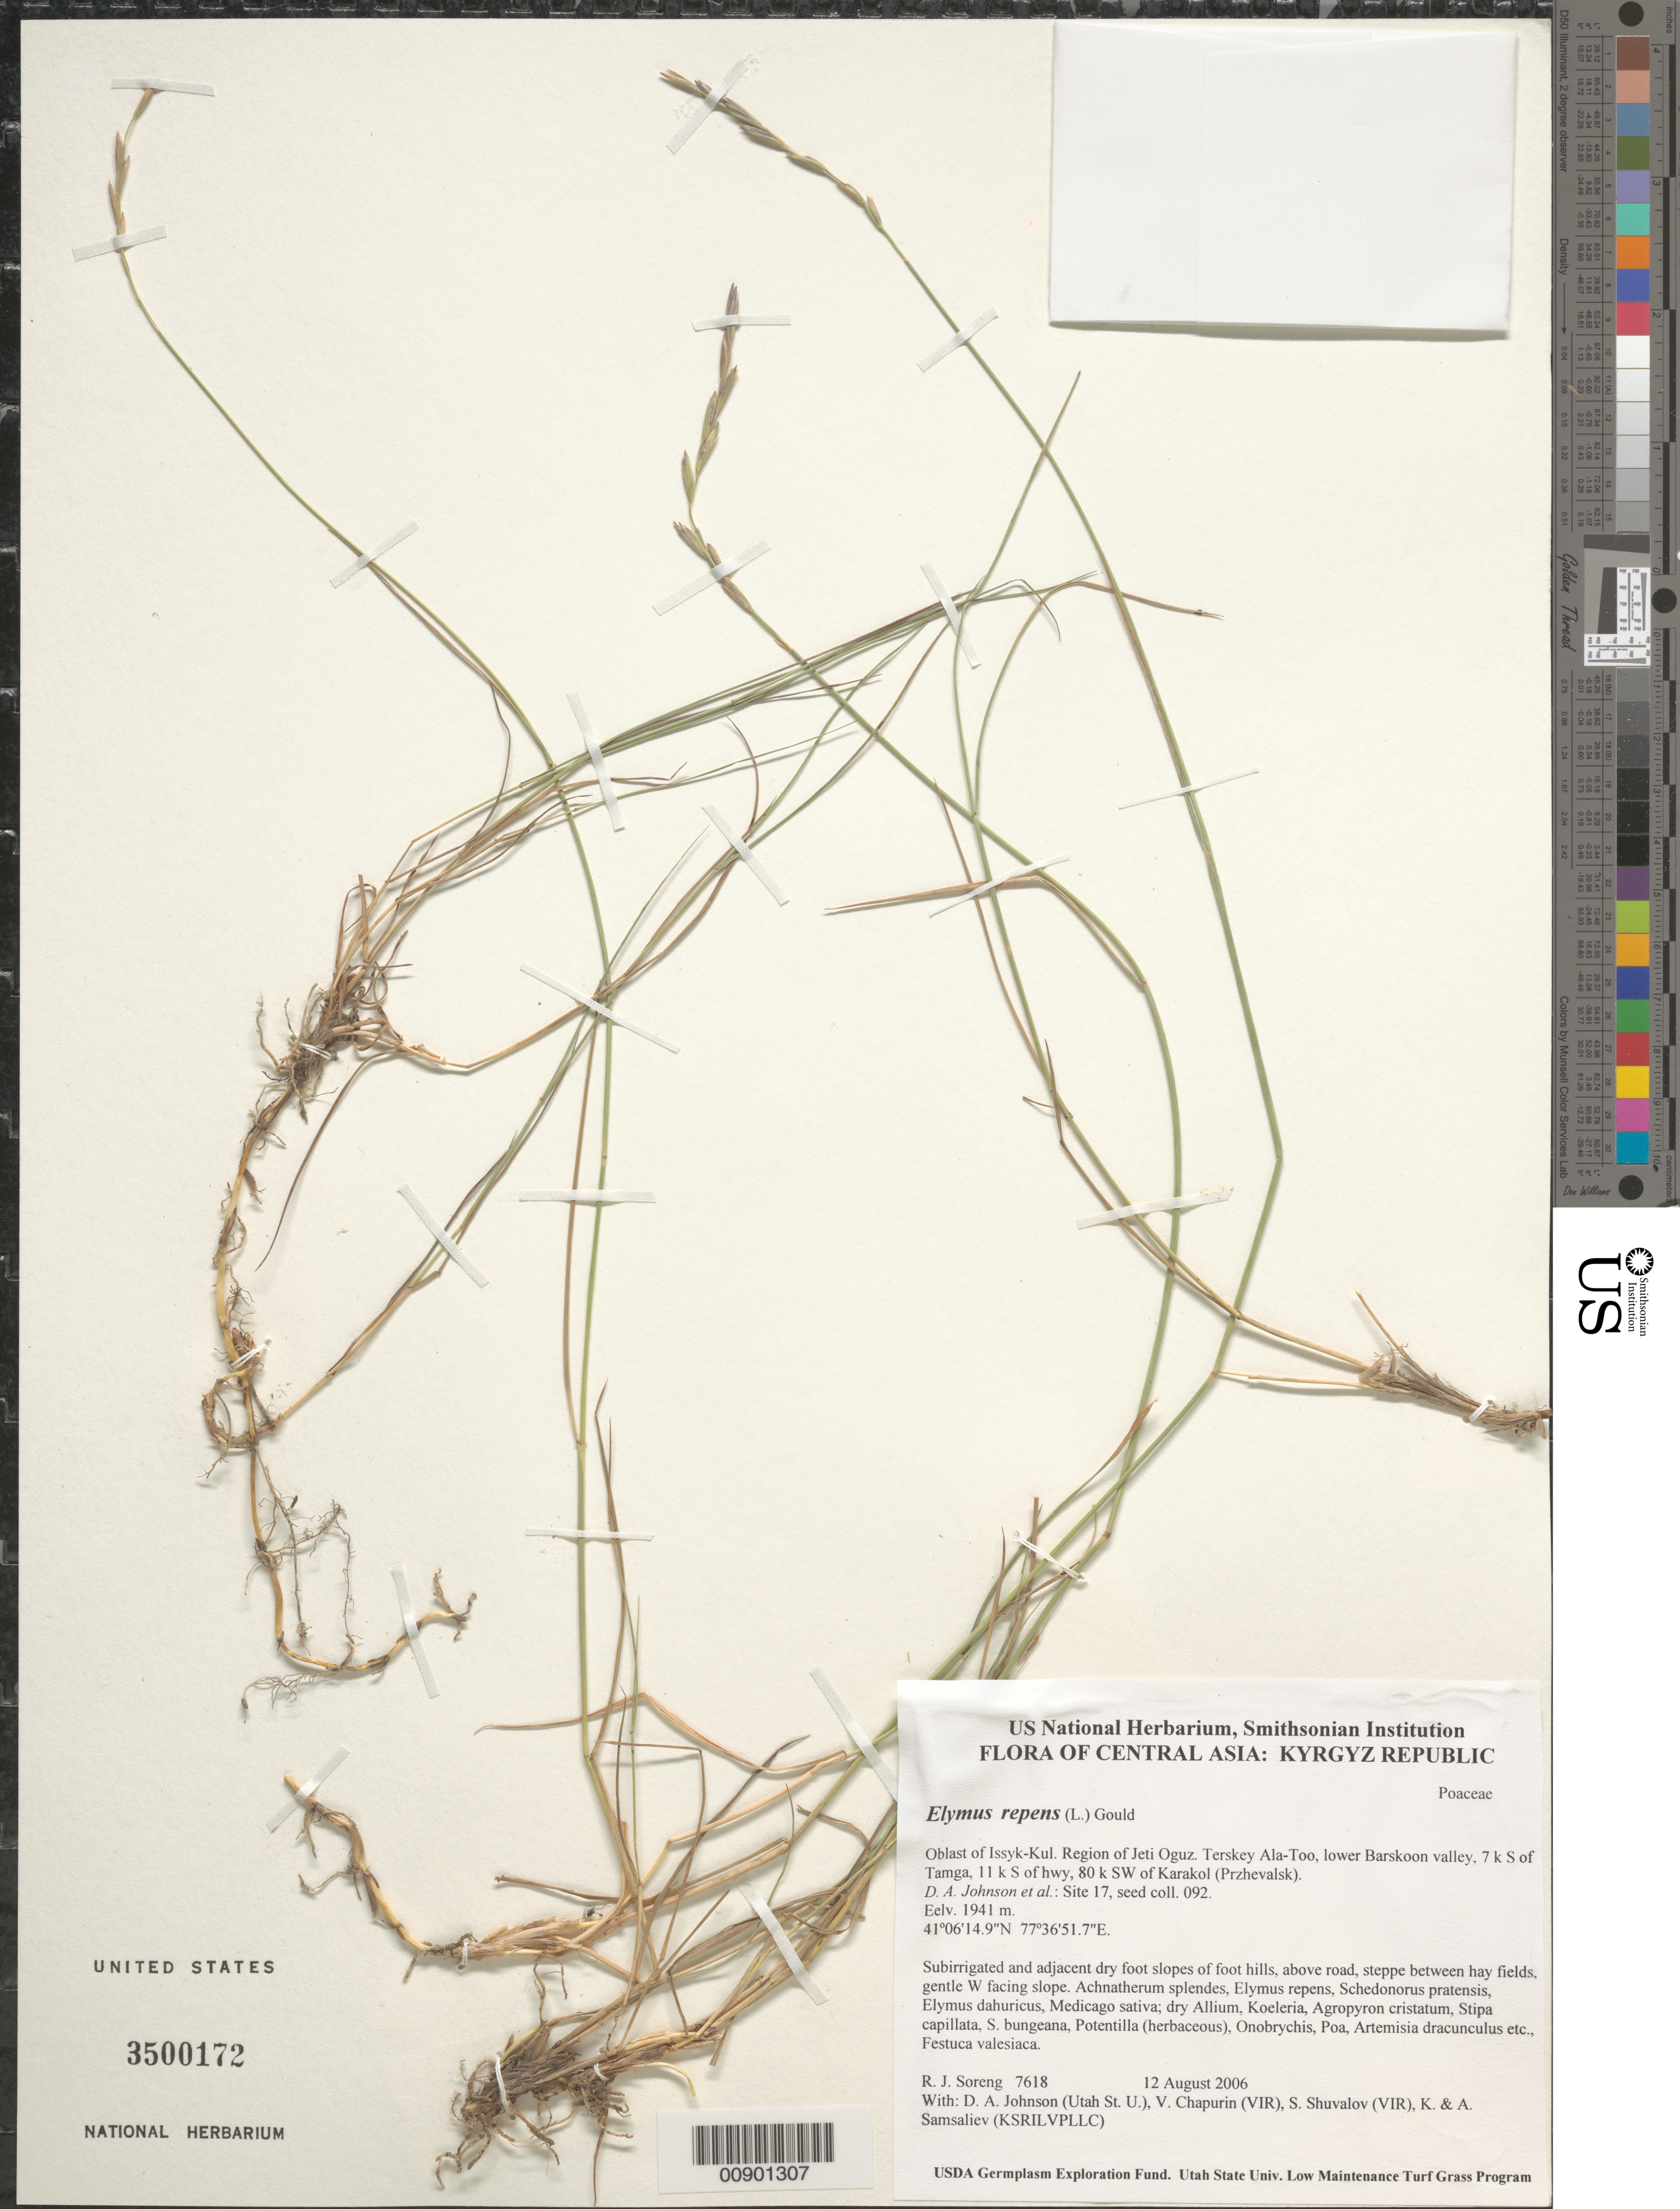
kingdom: Plantae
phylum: Tracheophyta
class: Liliopsida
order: Poales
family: Poaceae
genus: Elymus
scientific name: Elymus repens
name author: (L.) Gould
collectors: R. J. Soreng, D. Johnson, S. Shuvalov, V. Chapurin, K. Samsaliev & A. Samsaliev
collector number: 7618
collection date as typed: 12 Aug 2006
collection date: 2006-08-12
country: Kyrgyzstan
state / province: Ysyk-Kol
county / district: Jeti Oguz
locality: Terskey Ala-Too, lower Barskoon valley, 7 km S of Tamga, 11 km S of hwy, 80 km SW of Karakol (Przhevalsk).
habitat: Subirrigated and adjacent dry foot slopes of foot hills, above road, steppe between hay fields, gentle W facing slope.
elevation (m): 1941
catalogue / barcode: US 3500172